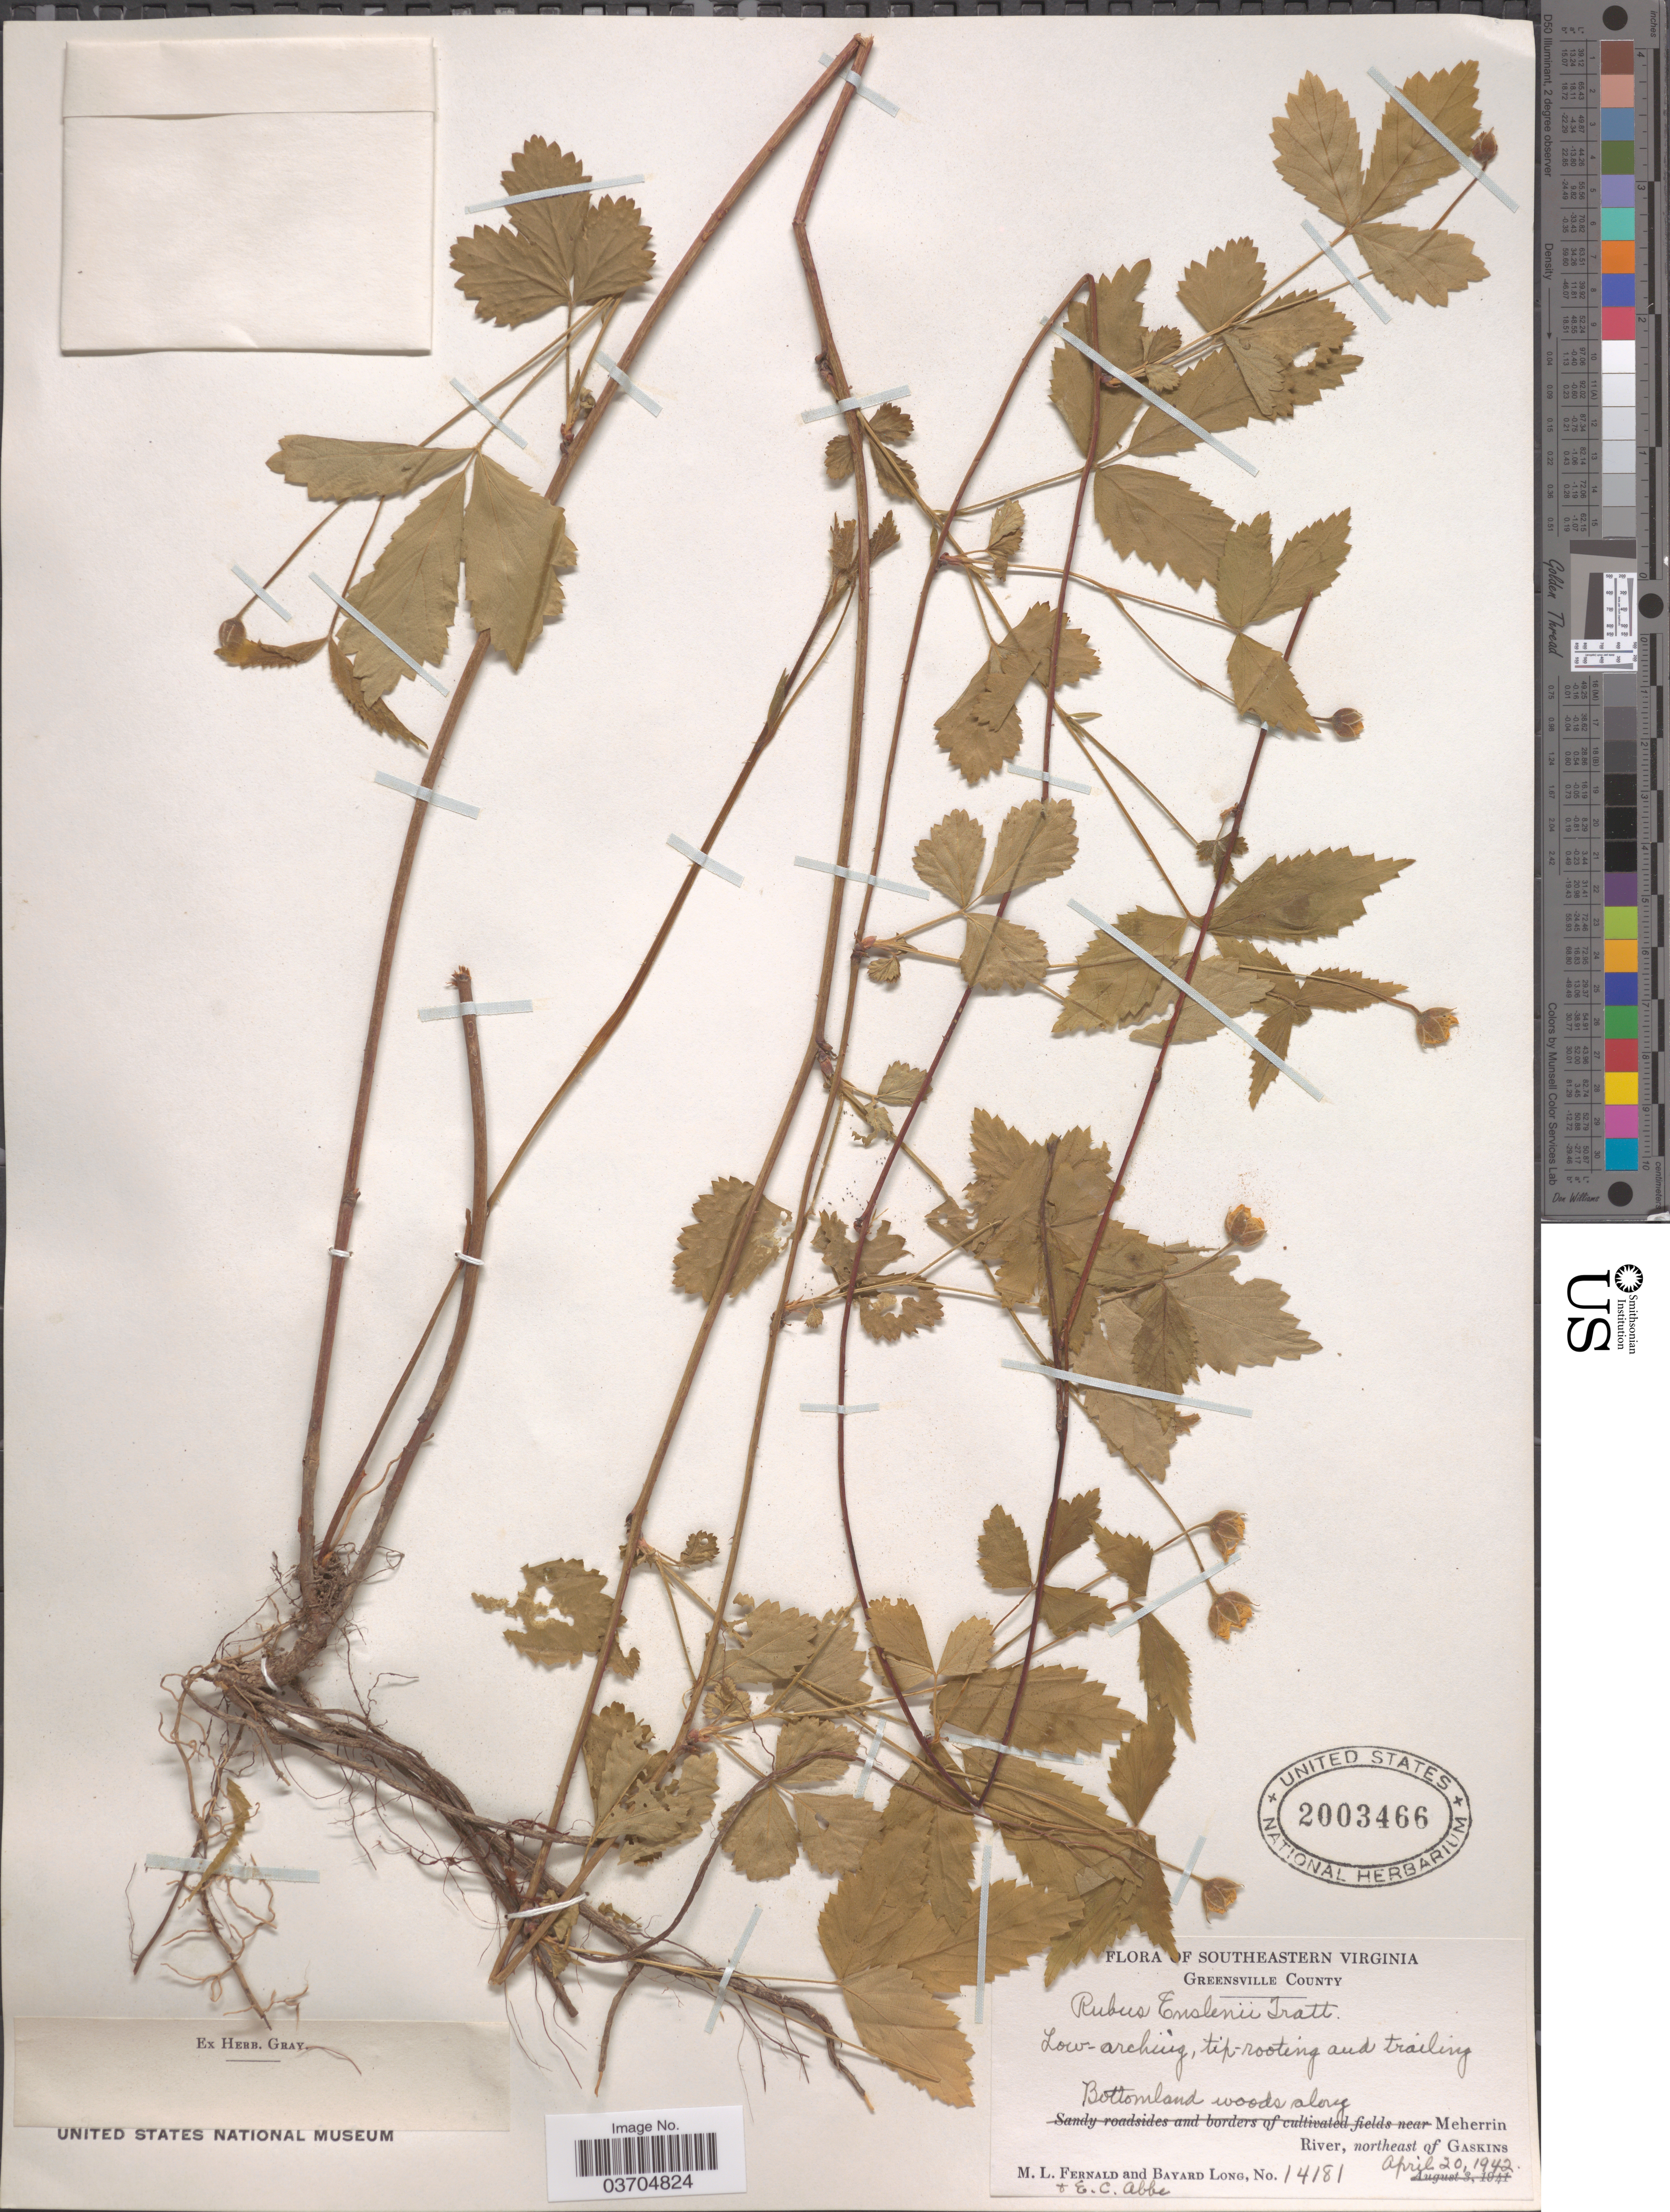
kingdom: Plantae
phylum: Tracheophyta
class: Magnoliopsida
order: Rosales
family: Rosaceae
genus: Rubus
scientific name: Rubus enslenii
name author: Tratt.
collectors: M. L. Fernald, B. Long & E. C. Abbe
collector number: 14181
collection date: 1942-04-20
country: United States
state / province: Virginia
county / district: Greensville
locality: Southeastern Virginia. Greensville County. Along Meherrin River, northeast of Gaskins.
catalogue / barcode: US 2003466